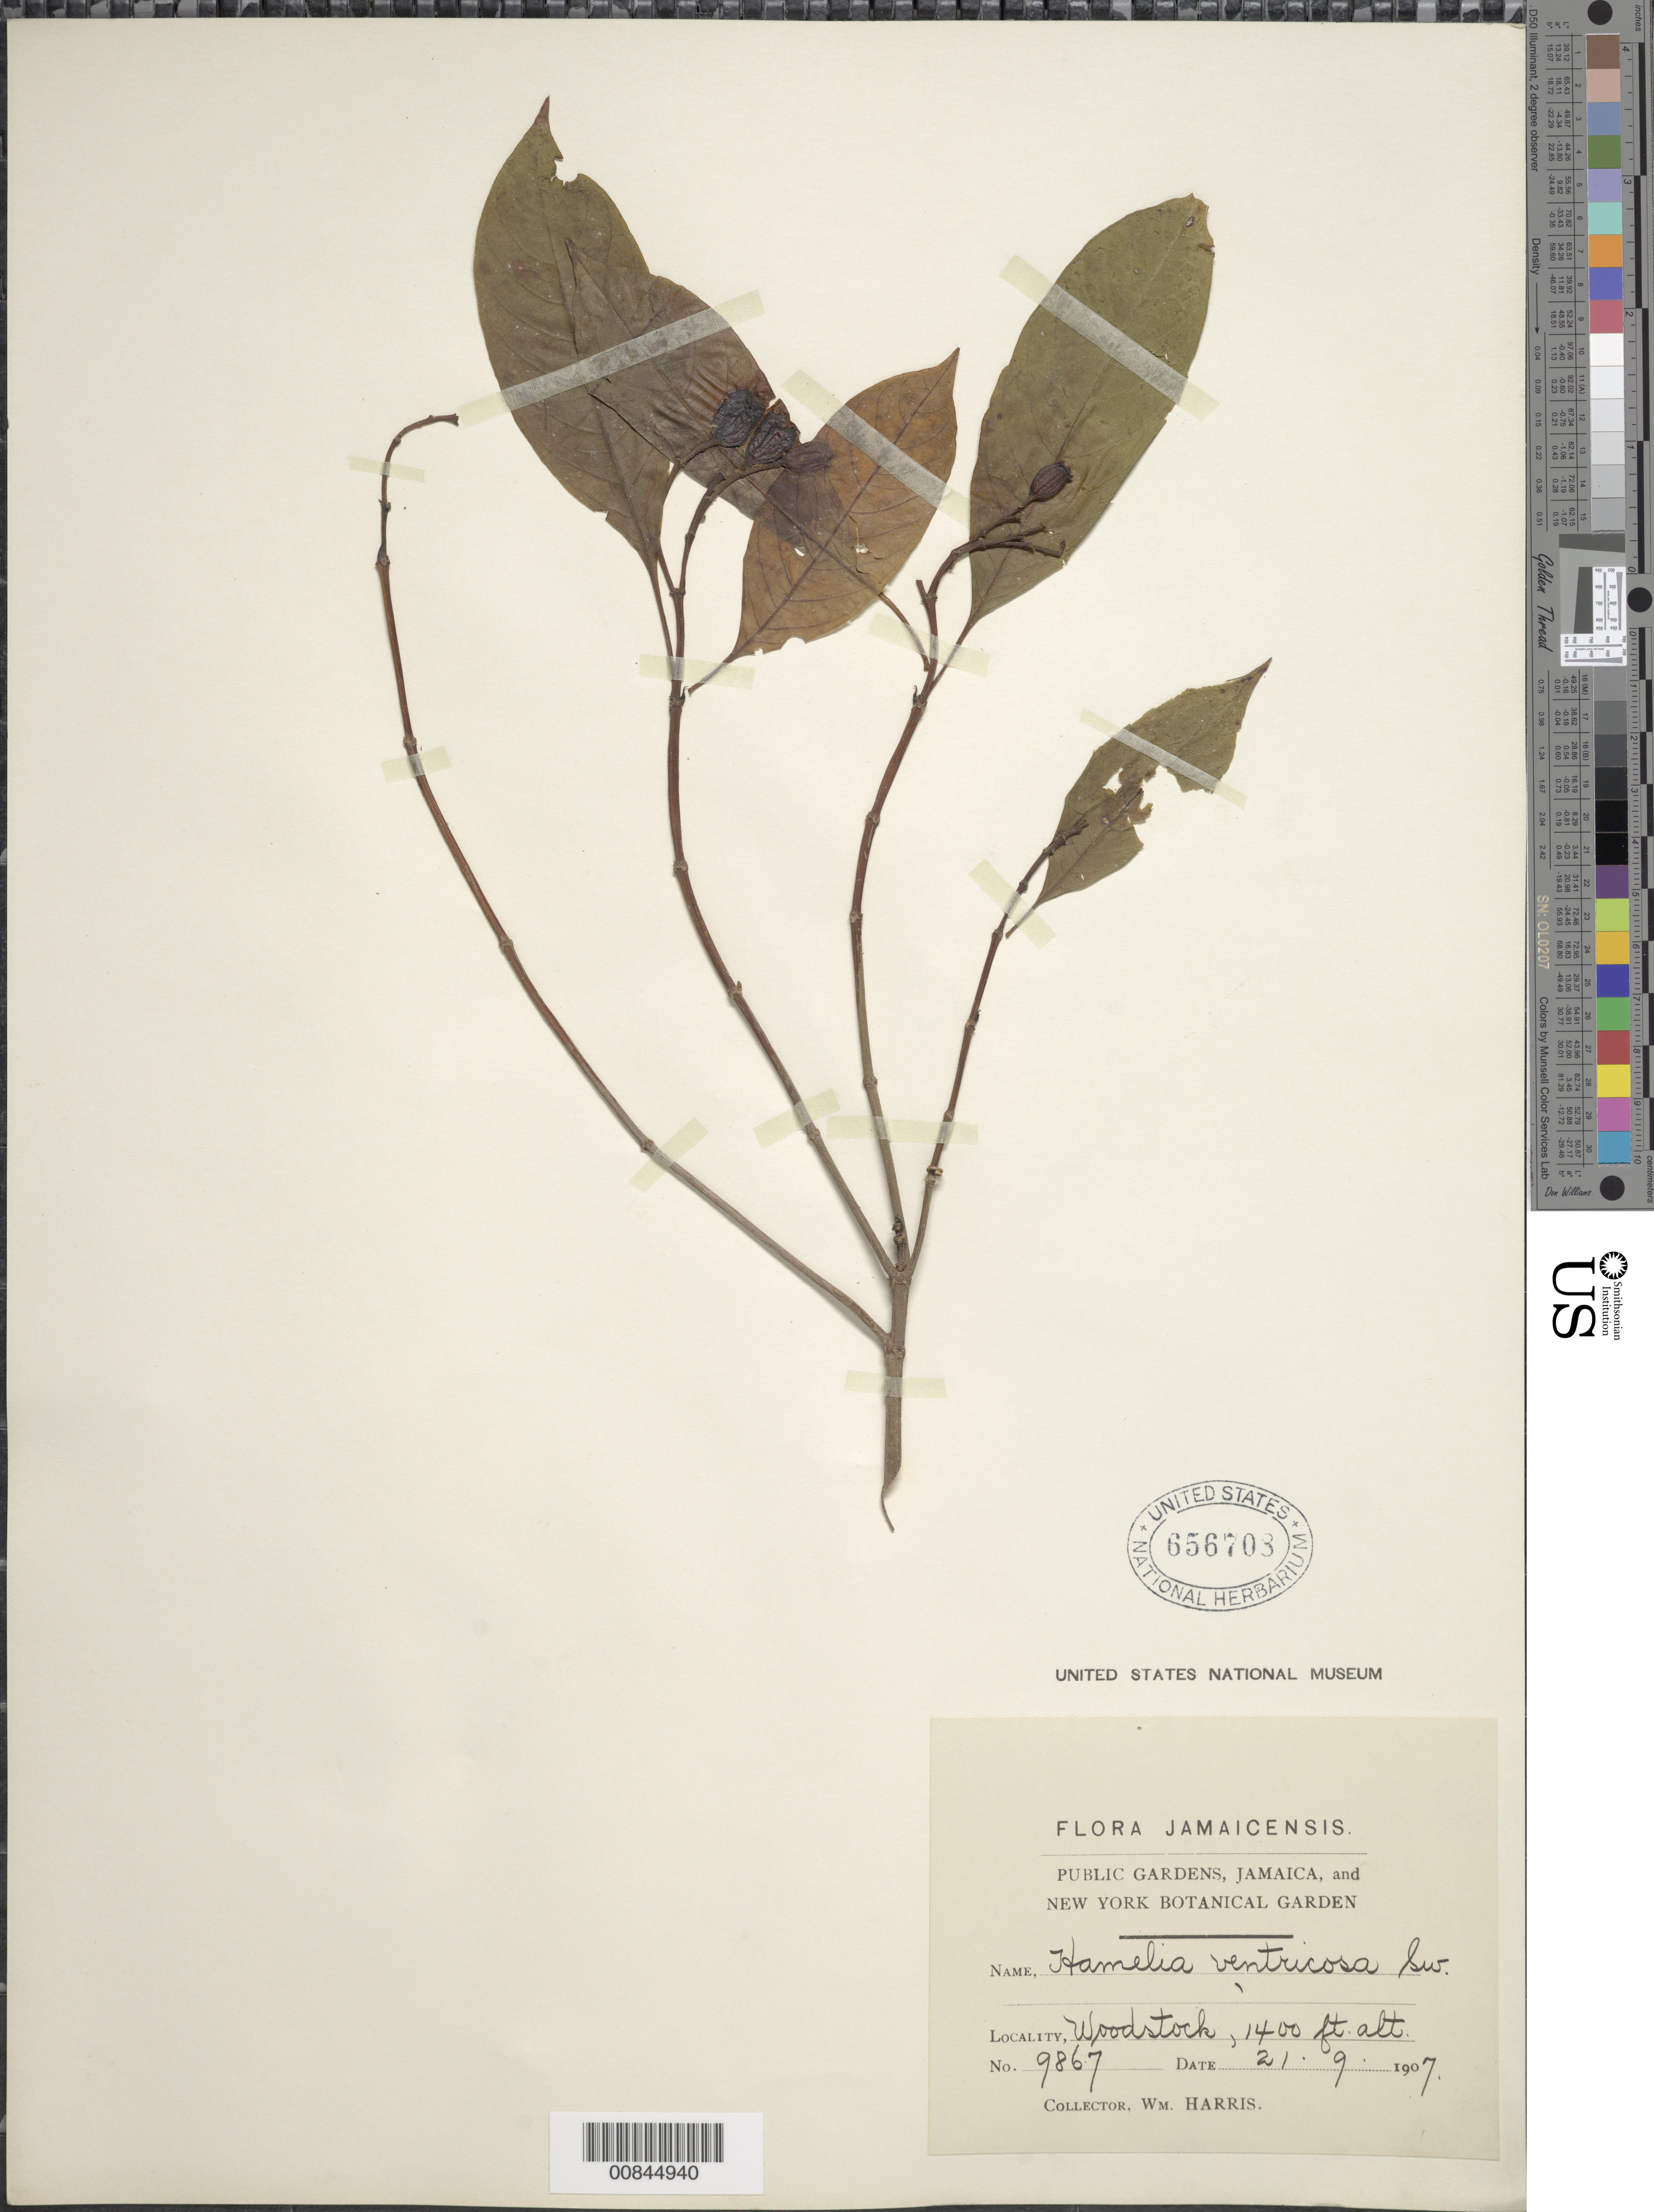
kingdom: Plantae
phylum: Tracheophyta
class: Magnoliopsida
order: Gentianales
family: Rubiaceae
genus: Hamelia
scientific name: Hamelia ventricosa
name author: Sw.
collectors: W. H. Harris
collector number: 9867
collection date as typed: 21 Sep 1907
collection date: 1907-09-21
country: Jamaica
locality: Woodstock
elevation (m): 427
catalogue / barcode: US 656703